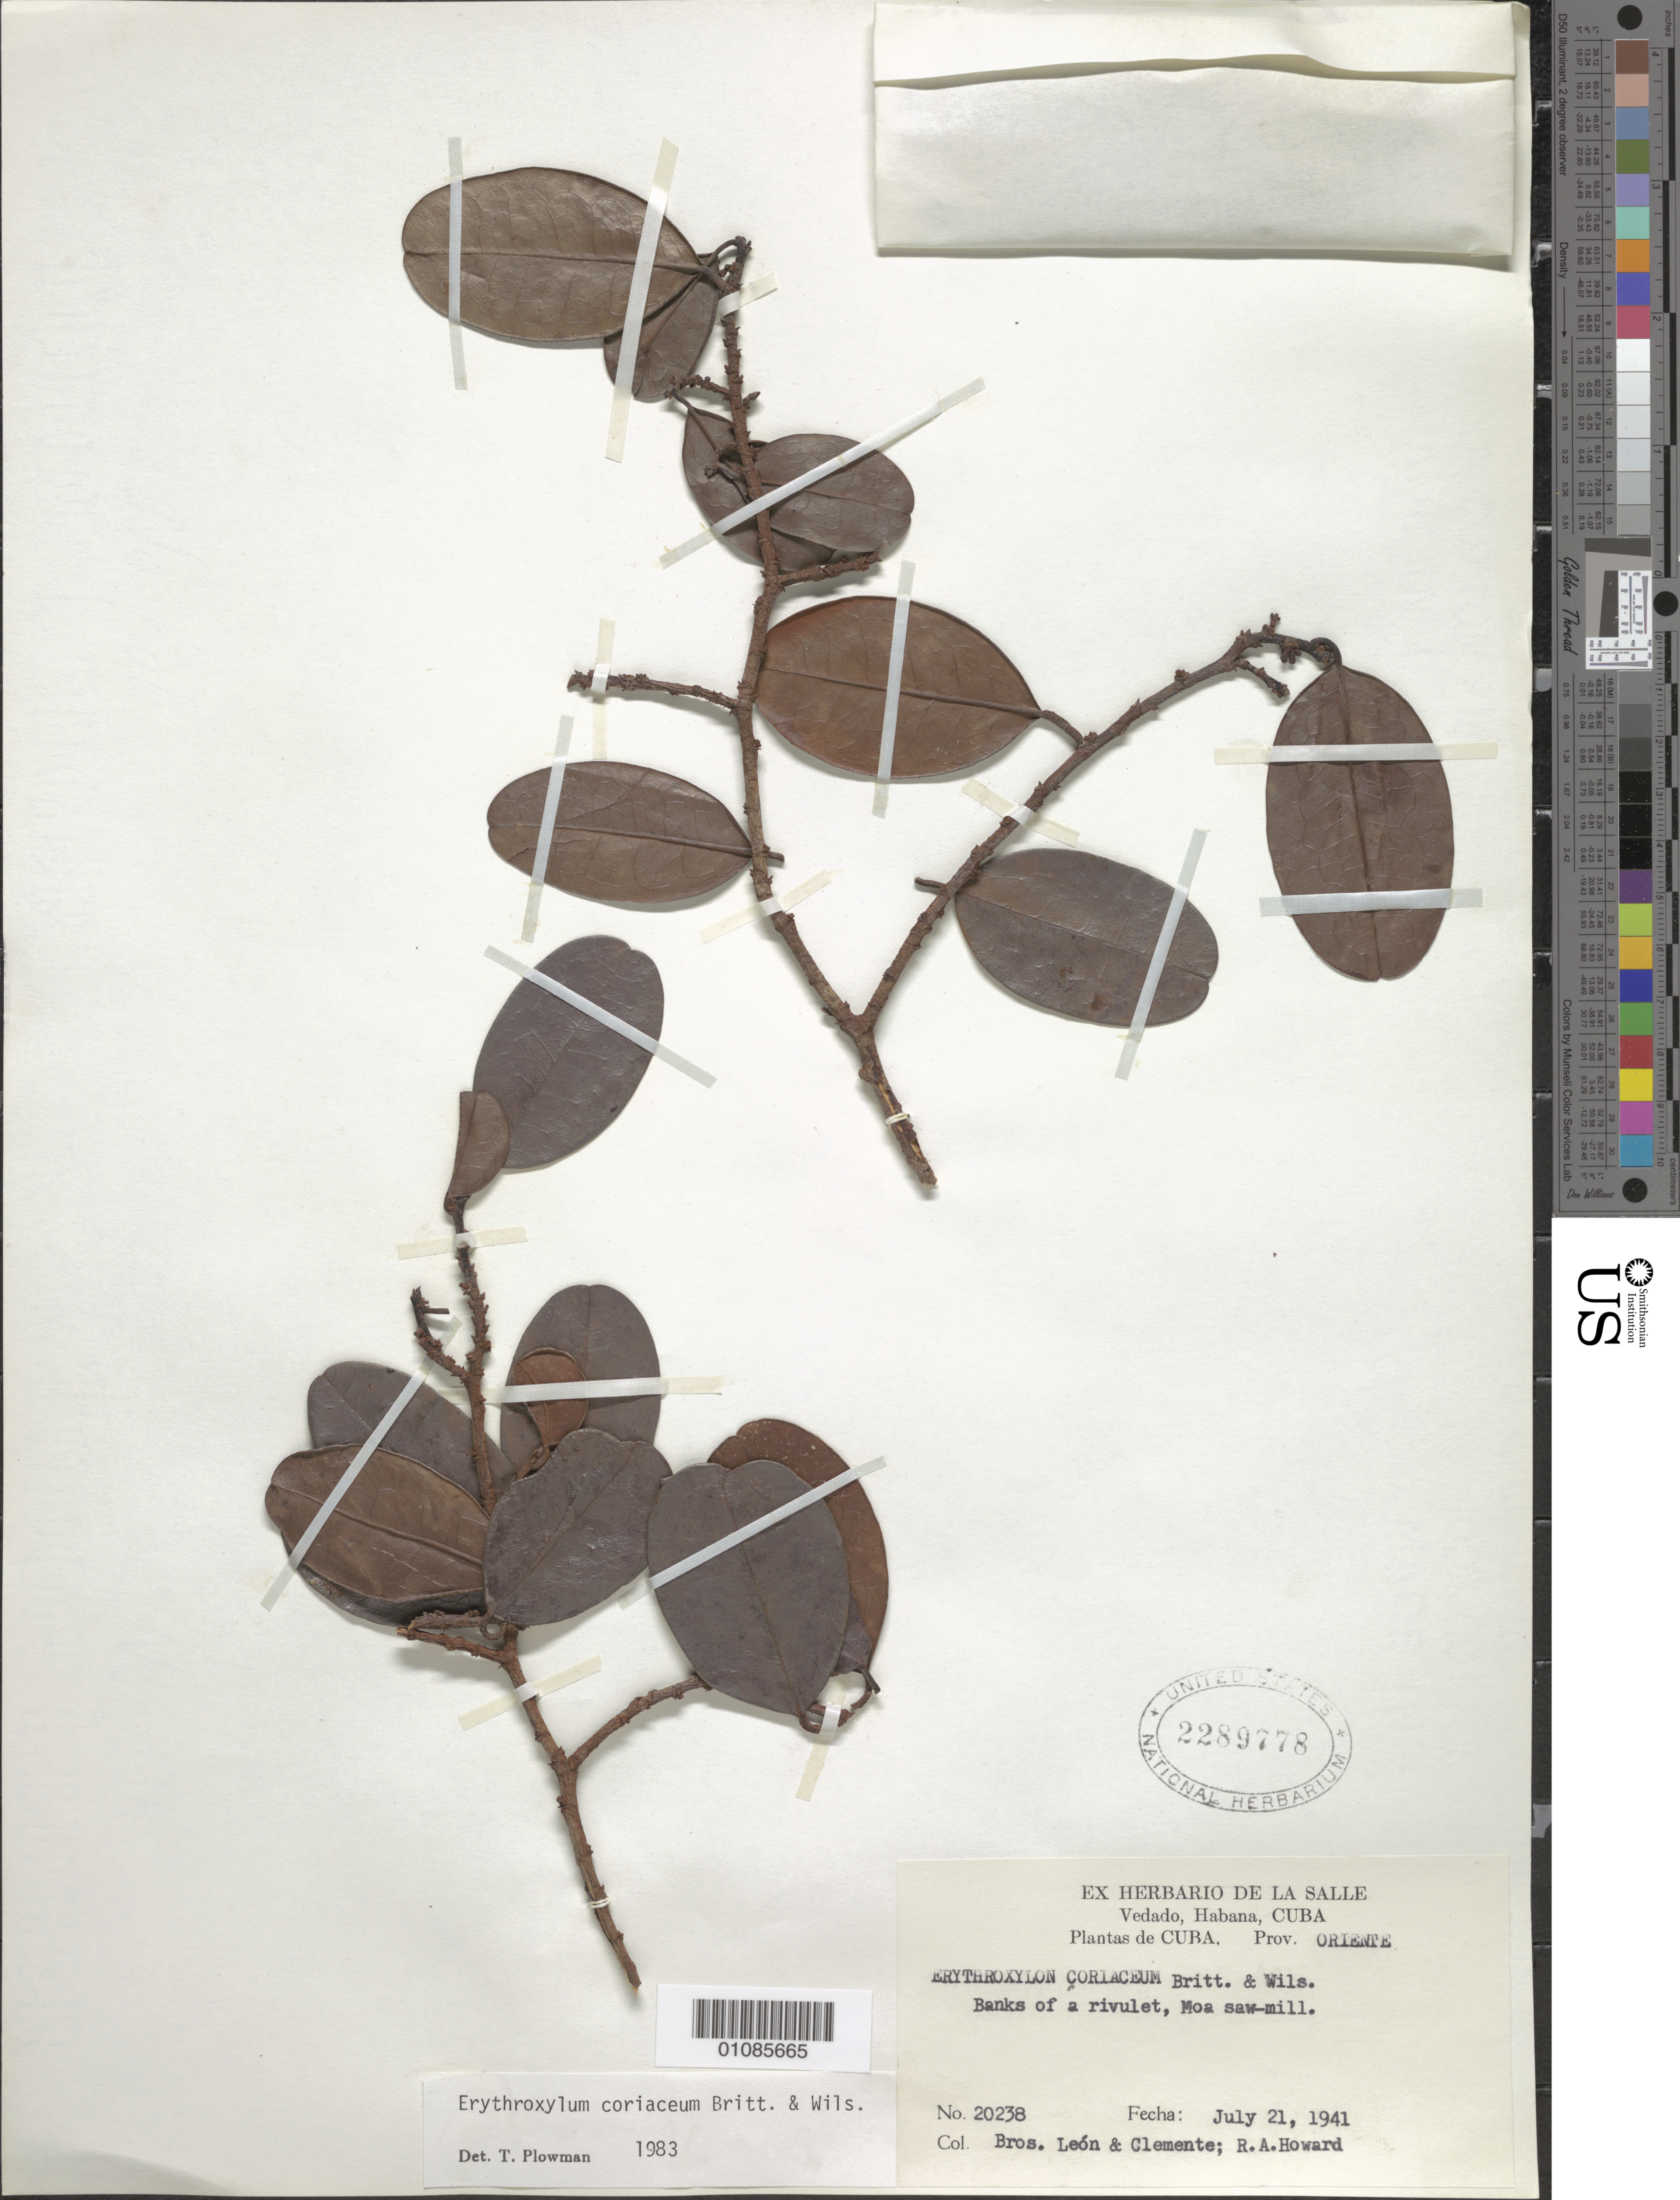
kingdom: Plantae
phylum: Tracheophyta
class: Magnoliopsida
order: Malpighiales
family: Erythroxylaceae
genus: Erythroxylum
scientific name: Erythroxylum confusum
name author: Britton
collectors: Bro. León, B. Clement & R. A. Howard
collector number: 20238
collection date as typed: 21 Jul 1941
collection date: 1941-07-21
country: Cuba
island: Cuba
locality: Oriente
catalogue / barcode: US 2289778